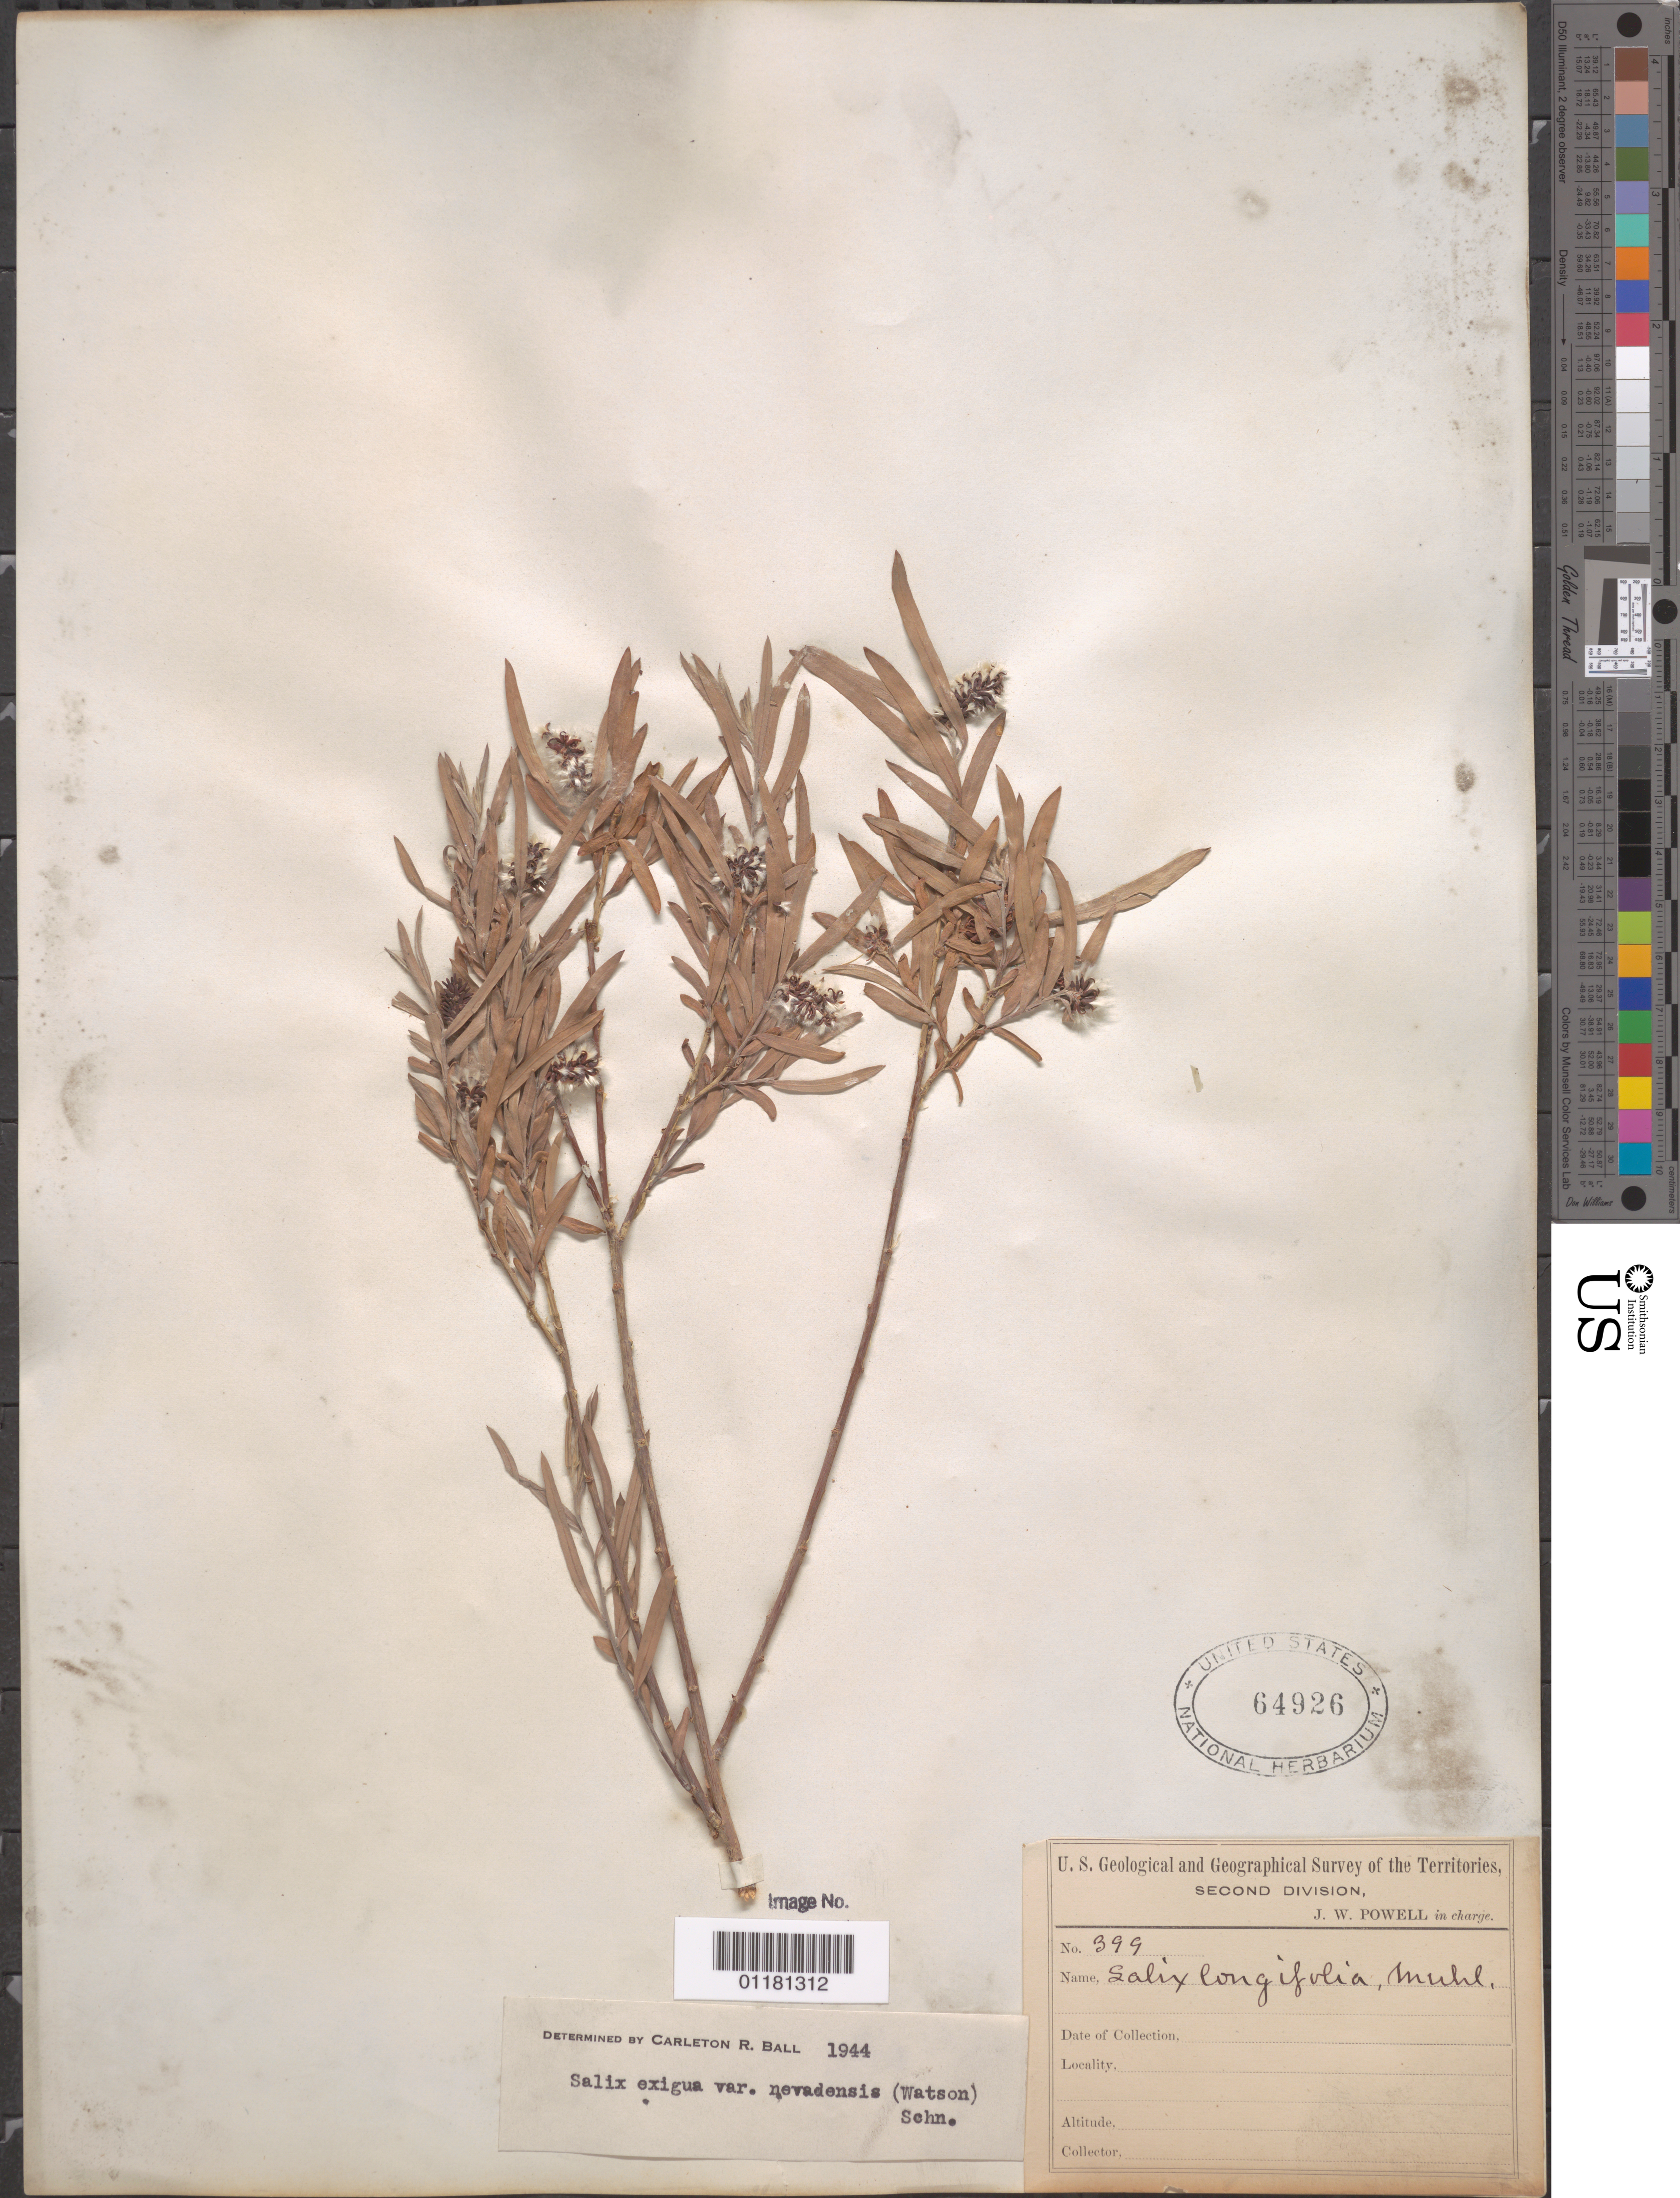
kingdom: Plantae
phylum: Tracheophyta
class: Magnoliopsida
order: Malpighiales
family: Salicaceae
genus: Salix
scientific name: Salix exigua var. nevadensis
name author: (S. Watson) C.K. Schneid.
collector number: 399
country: Canada / United States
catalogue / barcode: US 64926